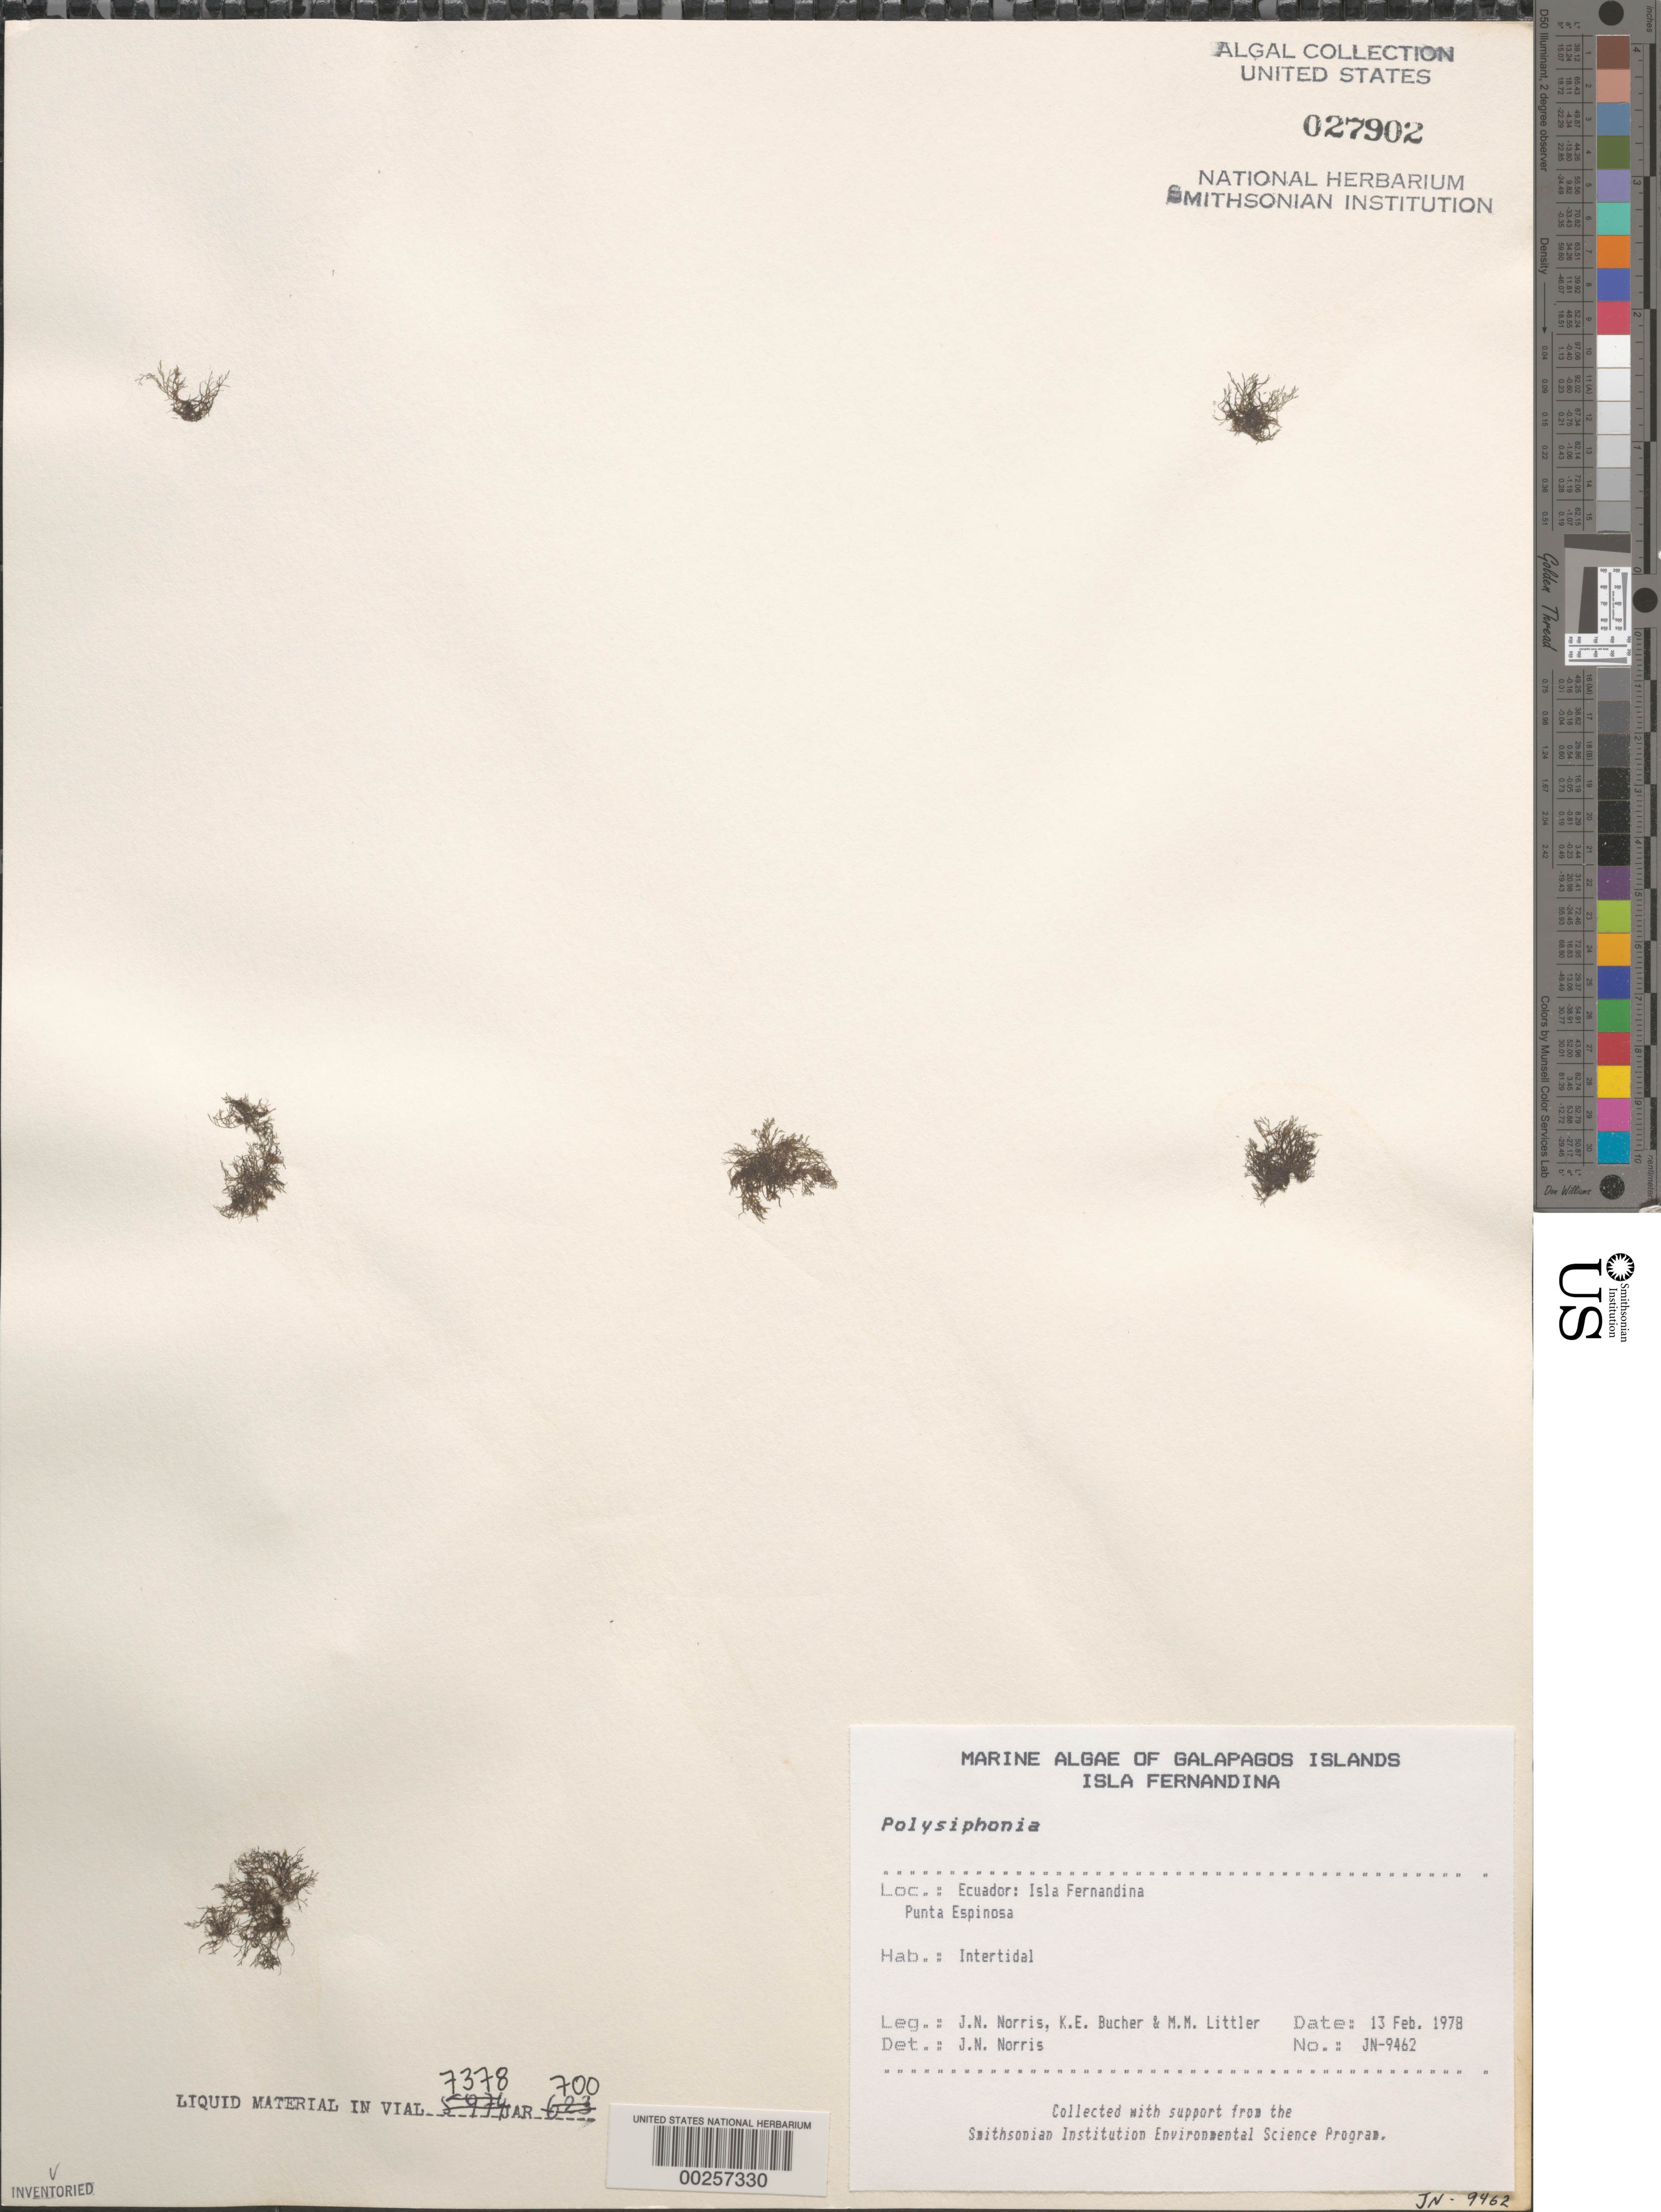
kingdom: Plantae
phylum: Rhodophyta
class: Florideophyceae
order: Ceramiales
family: Rhodomelaceae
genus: Polysiphonia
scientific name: Polysiphonia sp.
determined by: Norris, James N.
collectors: J. N. Norris, K. E. Bucher & M. M. Littler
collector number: JN-9462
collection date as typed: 13 Feb 1978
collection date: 1978-02-13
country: Ecuador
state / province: Colón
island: Floreana [Charles, Santa Maria],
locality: Punta Espinosa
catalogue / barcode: US 27902